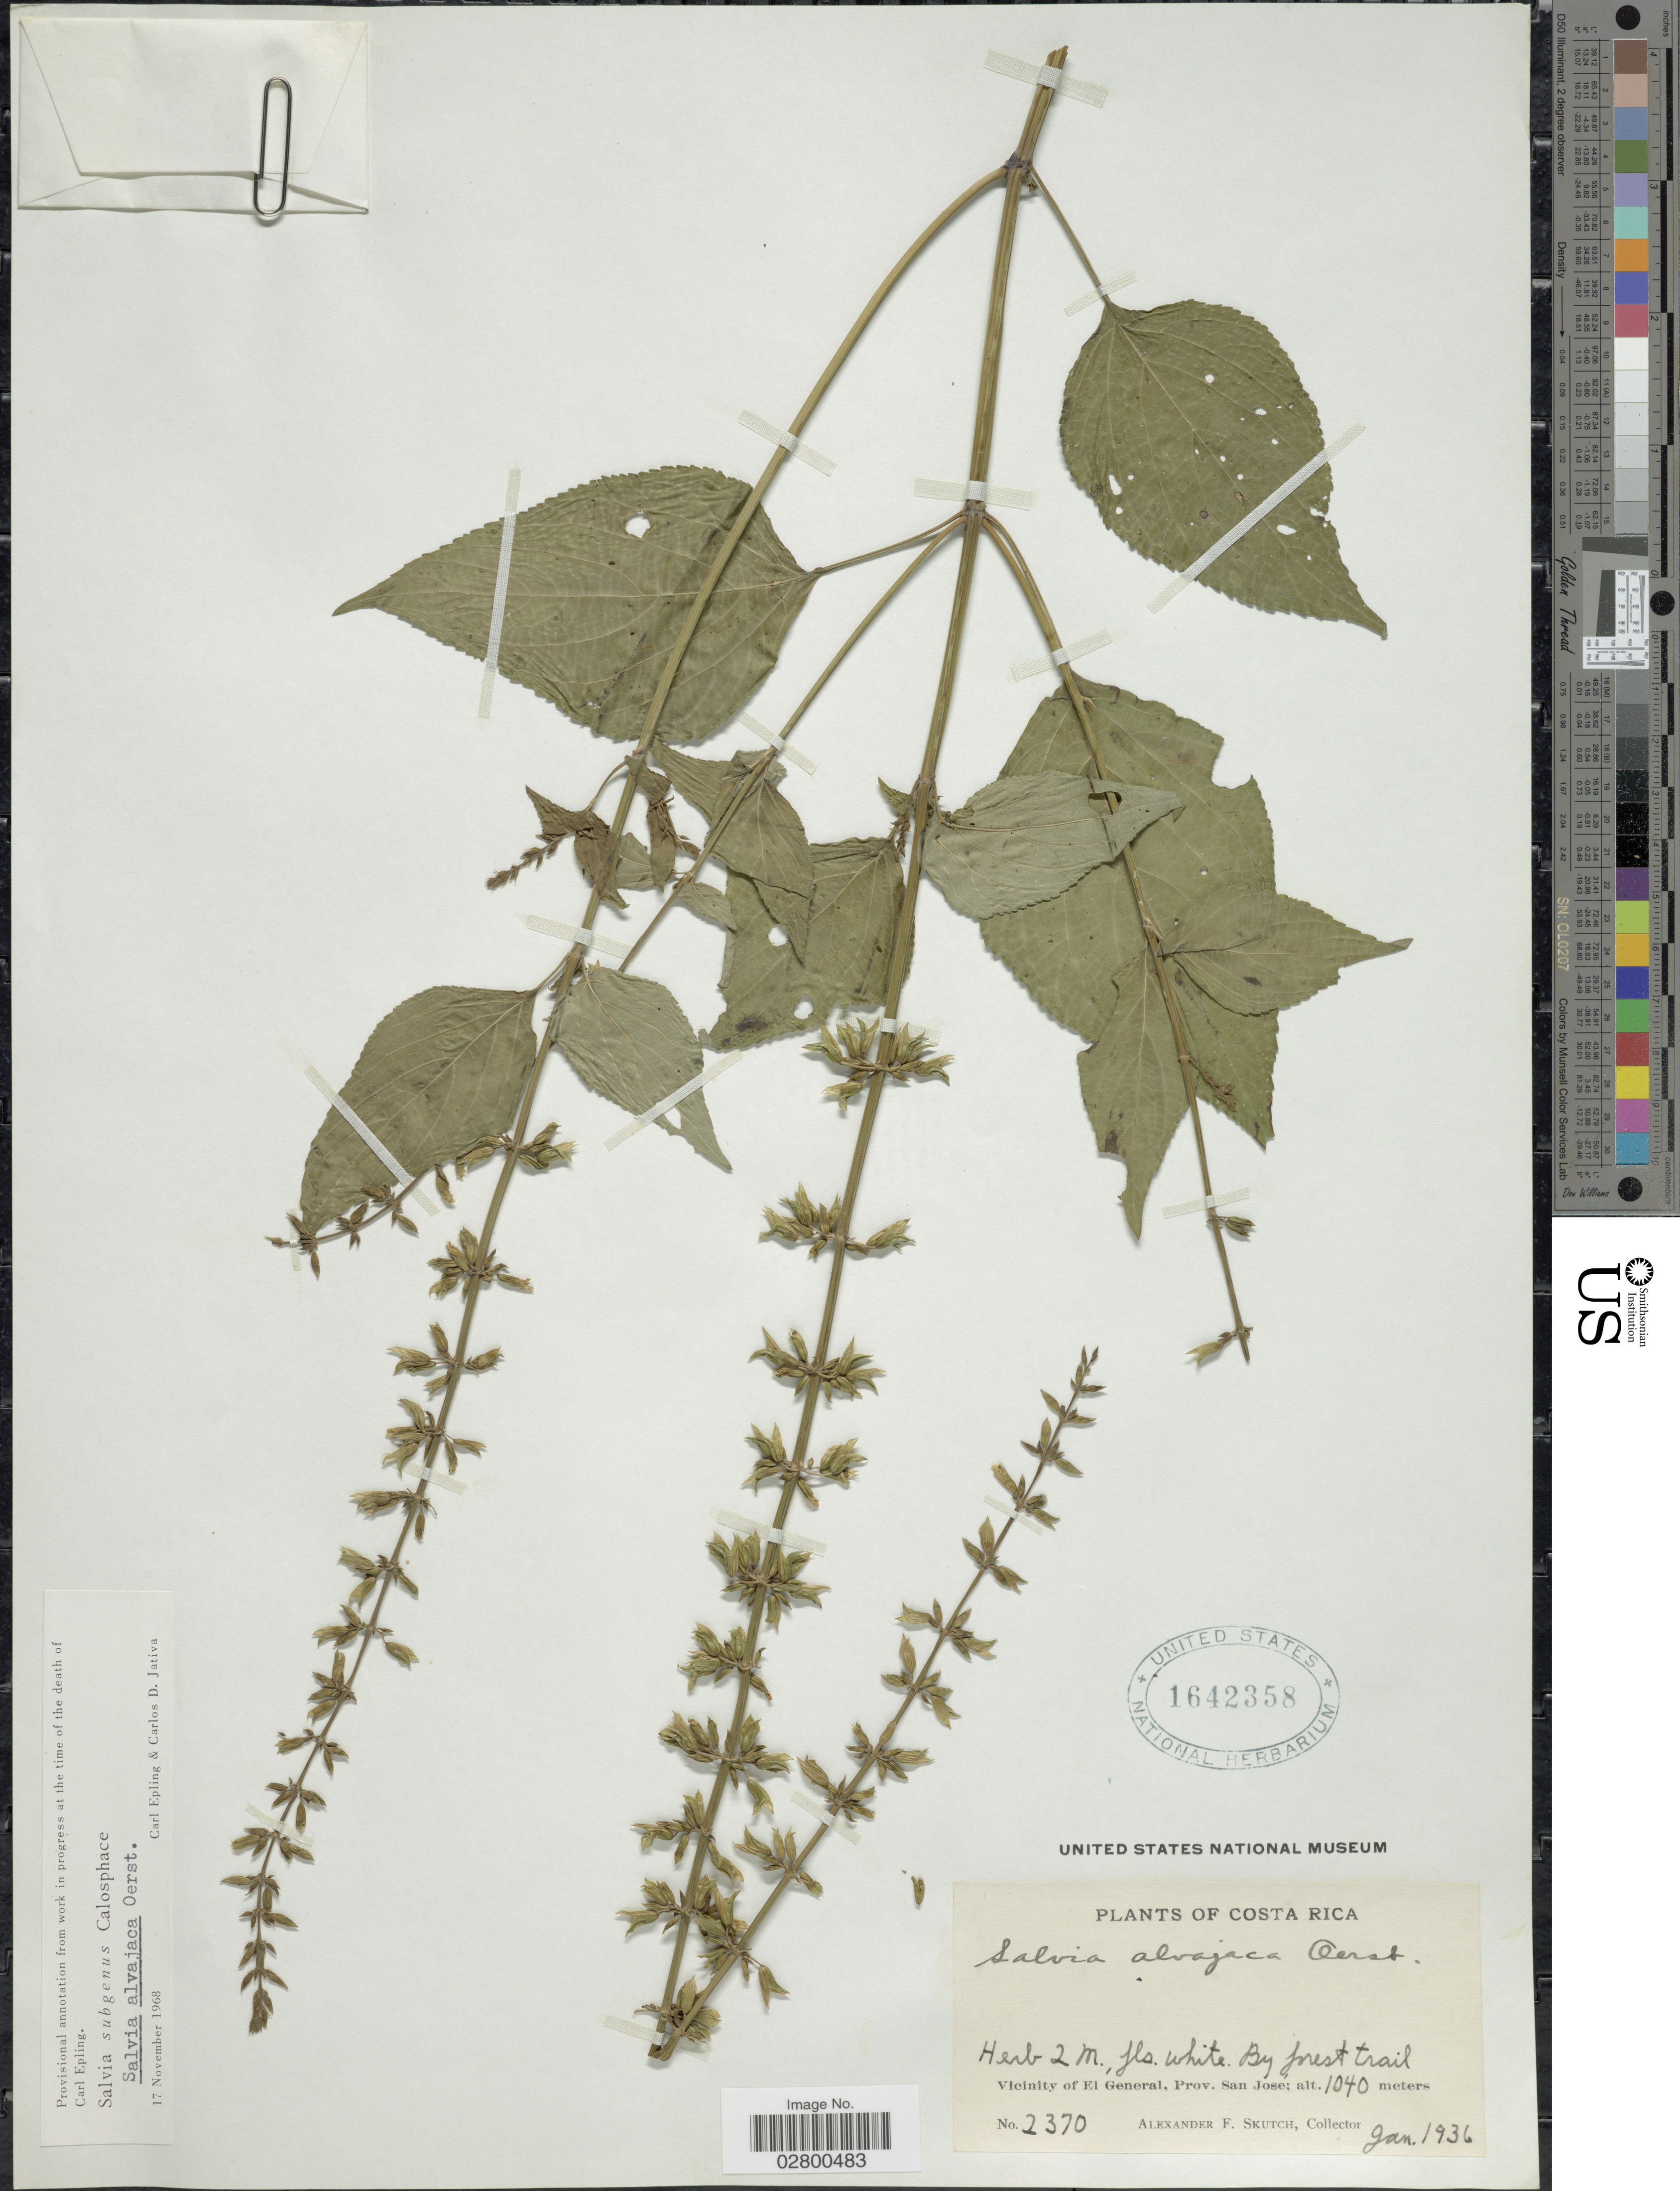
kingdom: Plantae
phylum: Tracheophyta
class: Magnoliopsida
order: Lamiales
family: Lamiaceae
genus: Salvia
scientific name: Salvia alvajaca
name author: Oerst.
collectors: A. F. Skutch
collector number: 2370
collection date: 1936-01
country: Costa Rica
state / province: San José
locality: Vicinity of El General.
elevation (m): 1040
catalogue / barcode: US 1642358